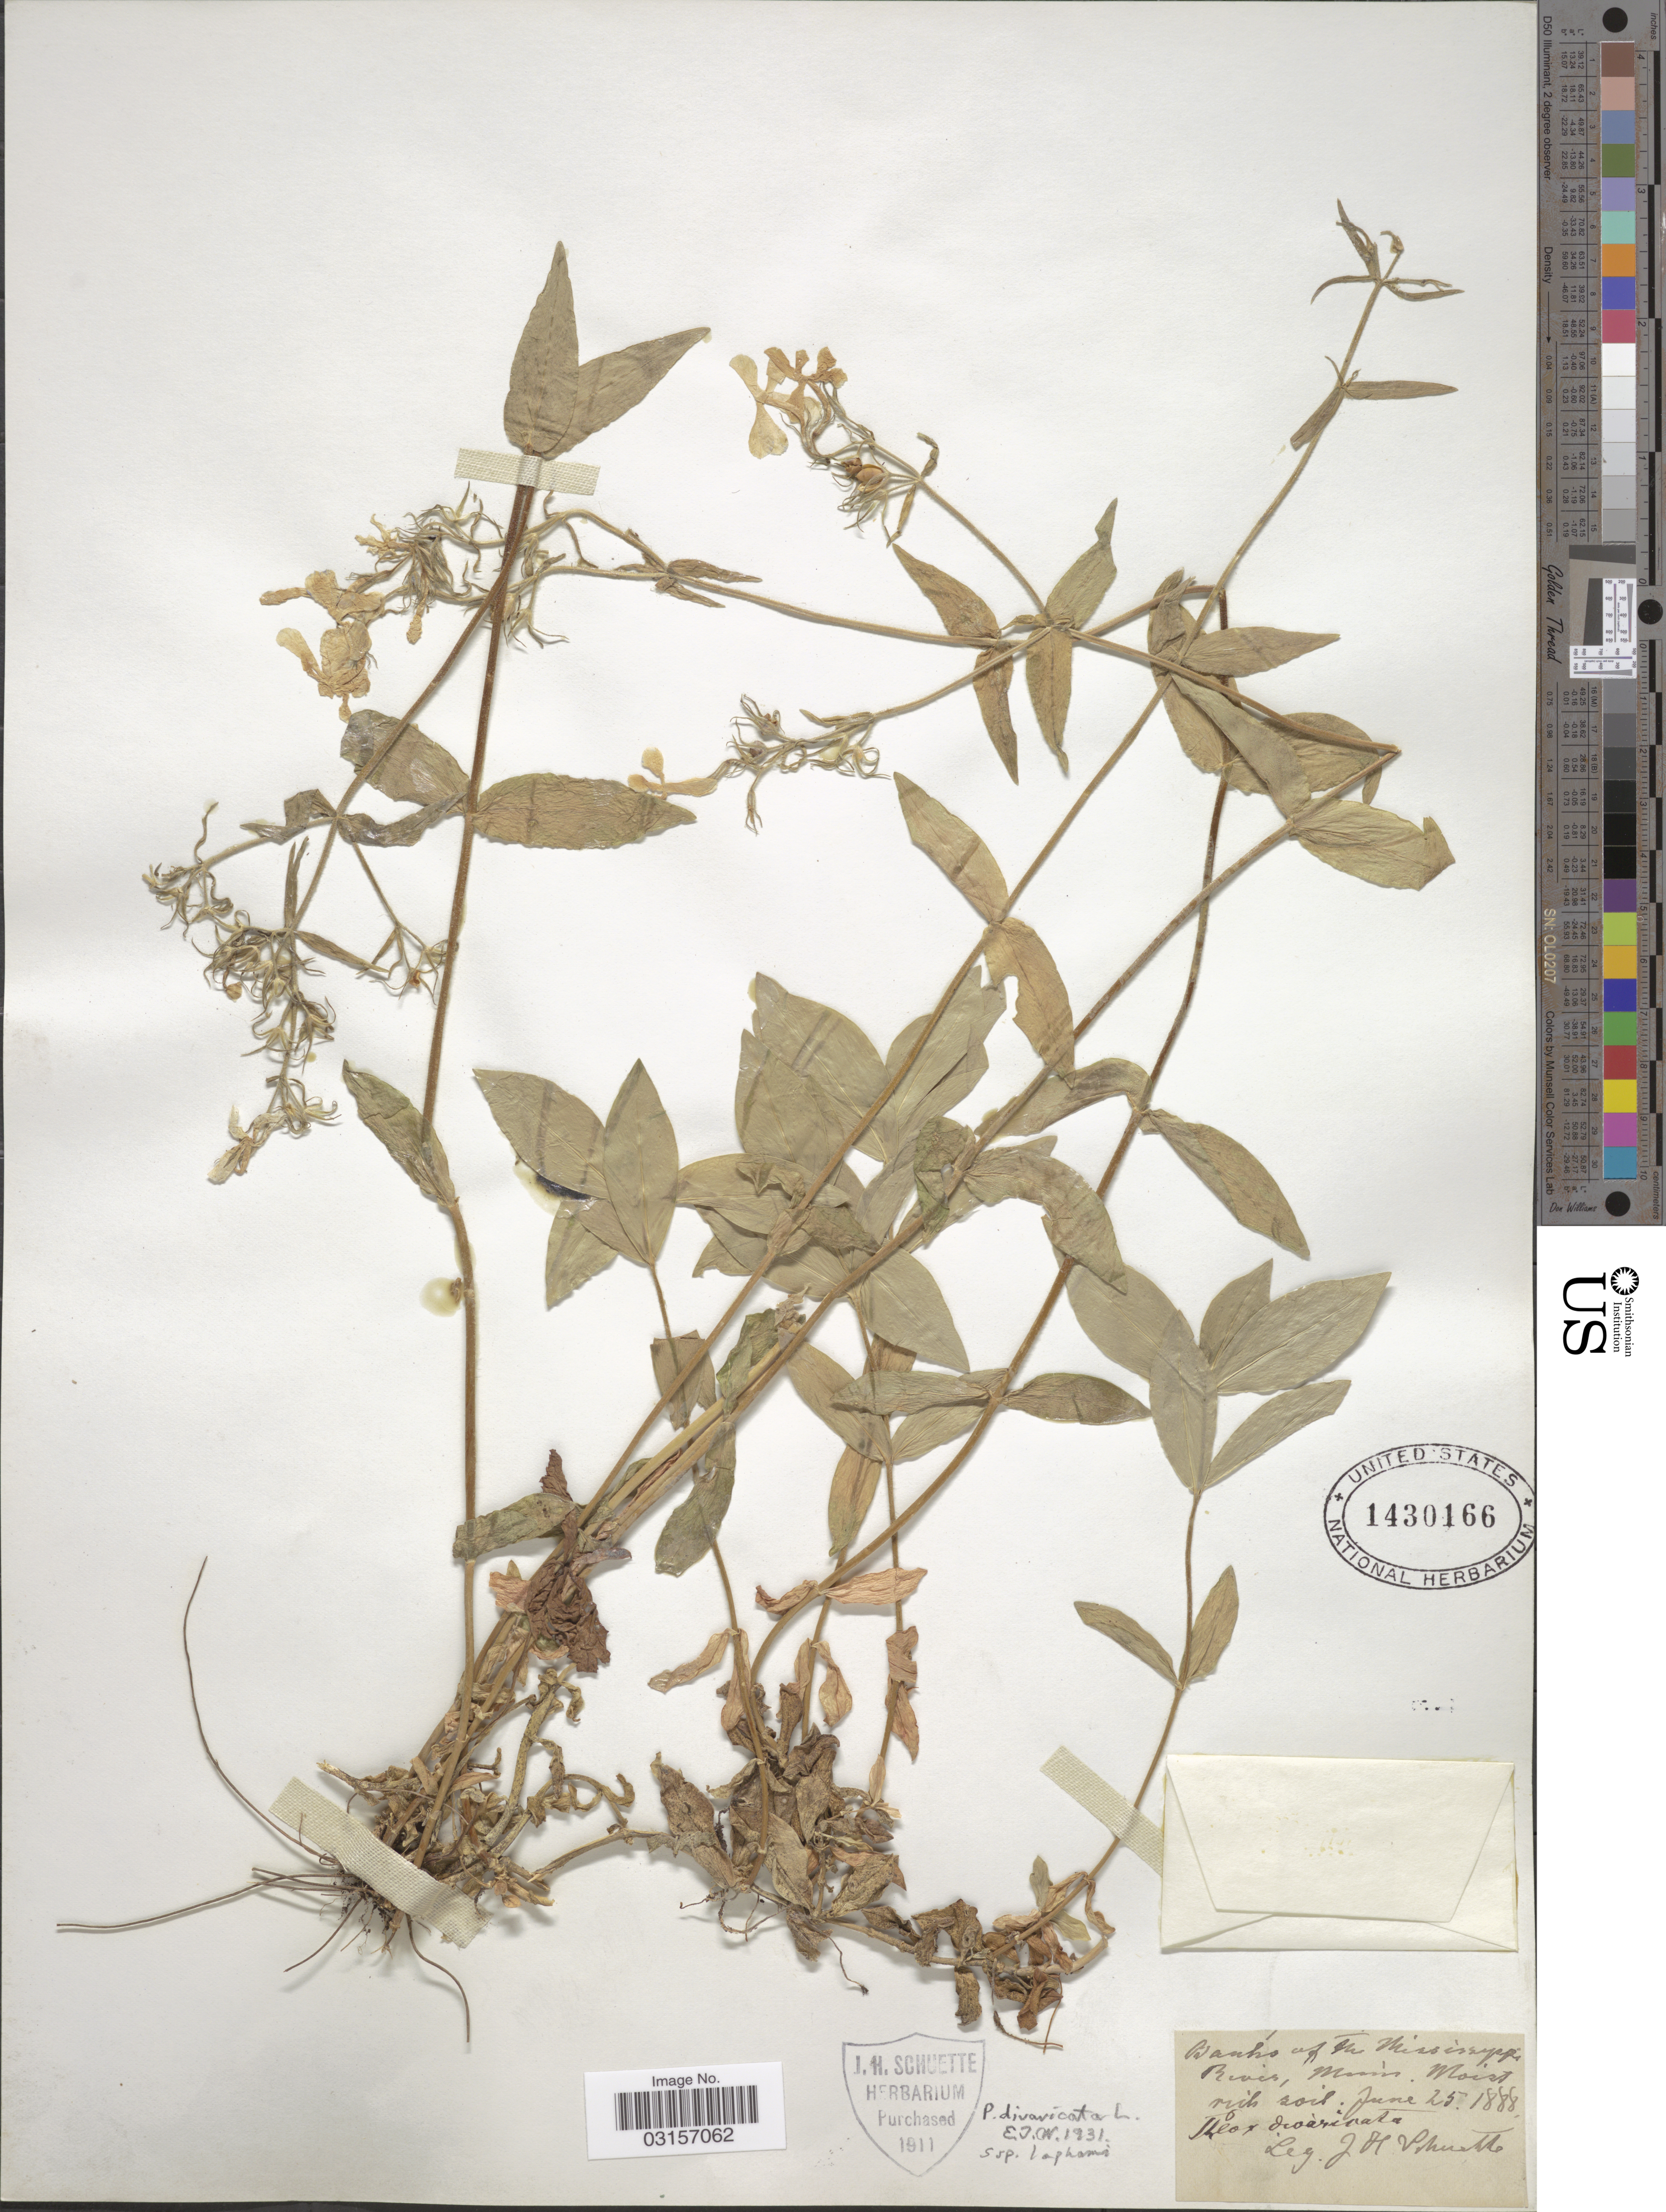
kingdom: Plantae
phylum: Tracheophyta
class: Magnoliopsida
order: Ericales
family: Polemoniaceae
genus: Phlox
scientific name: Phlox divaricata subsp. laphamii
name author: (Alph. Wood) Wherry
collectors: J. H. Schuette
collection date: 1888-06-25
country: United States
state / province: Minnesota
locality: Rancho of the Mississippi River.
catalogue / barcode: US 1430166